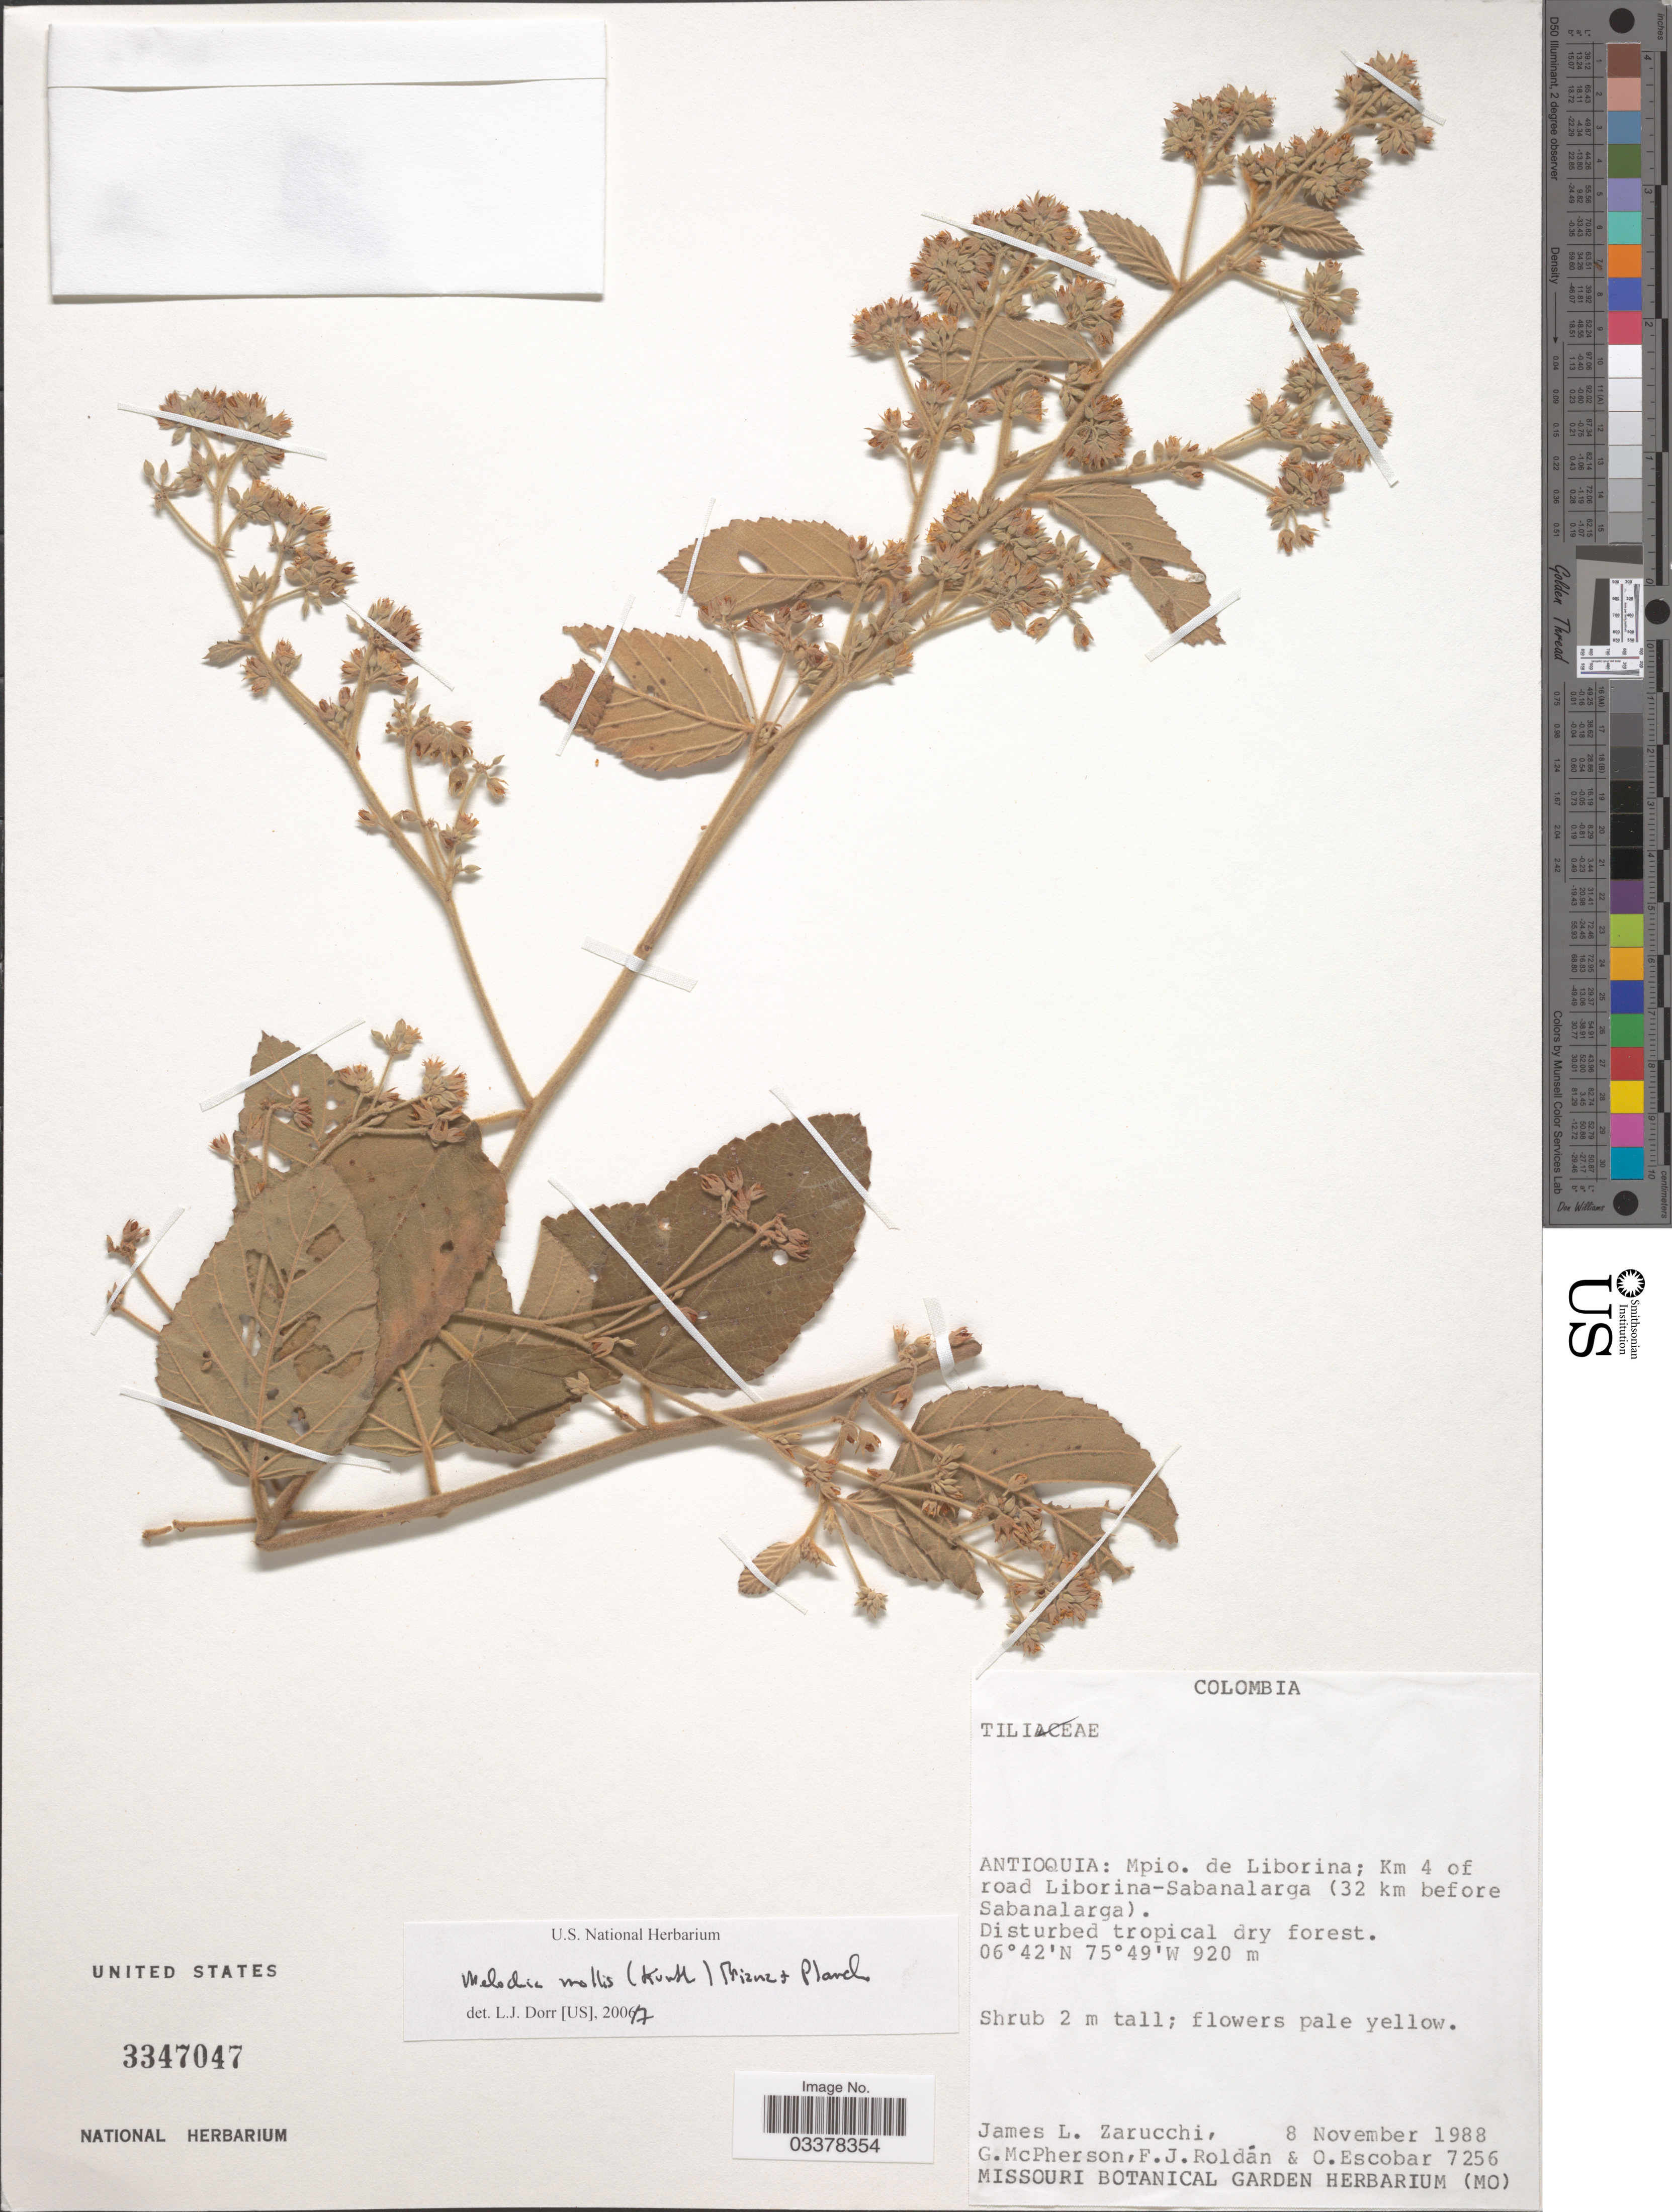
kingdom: Plantae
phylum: Tracheophyta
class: Magnoliopsida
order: Malvales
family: Malvaceae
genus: Melochia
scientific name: Melochia mollis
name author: (Kunth) Triana & Planch.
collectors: J. L. Zarucchi, G. McPherson, F. J. Roldán & O. Escobar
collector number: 7256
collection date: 1988-11-08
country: Colombia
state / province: Antioquia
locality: Mpio. de Liborina; Km 4 of road Liborina-Sabanalarga (32 km before Sabanalarga).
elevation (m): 920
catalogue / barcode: US 3347047